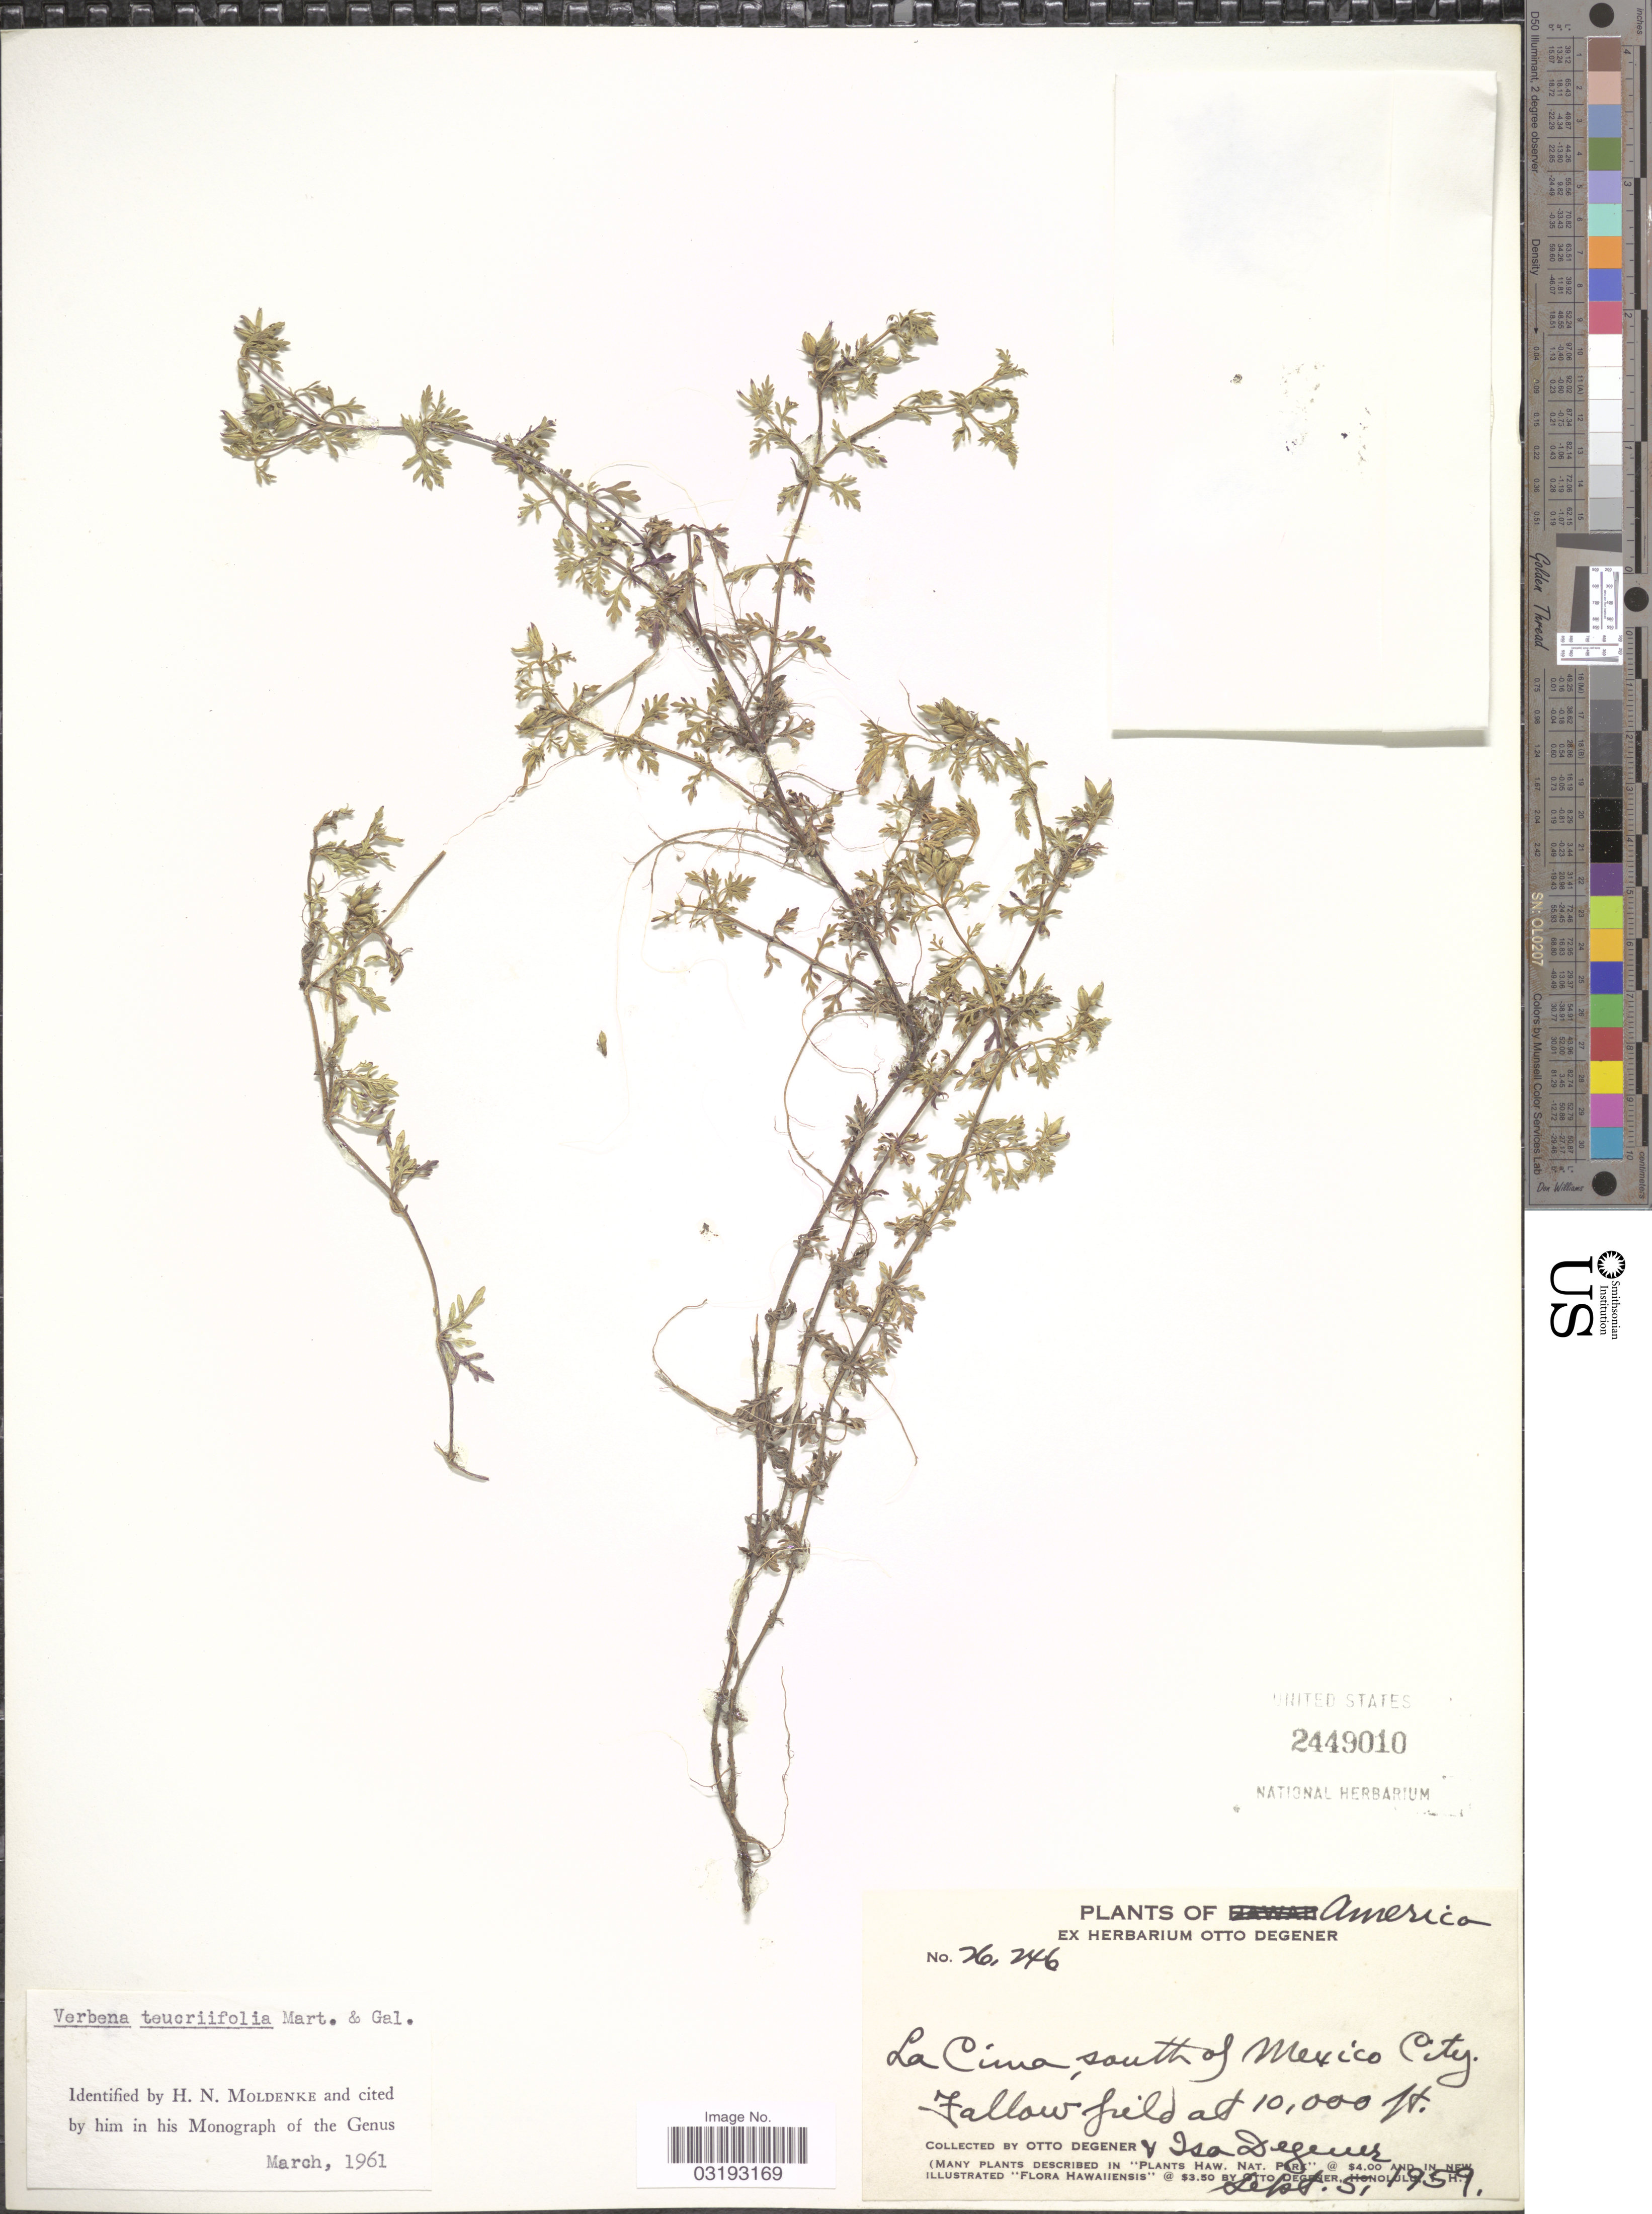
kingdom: Plantae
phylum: Tracheophyta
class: Magnoliopsida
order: Lamiales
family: Verbenaceae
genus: Verbena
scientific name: Verbena teucriifolia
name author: M. Martens & Galeotti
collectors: O. Degener & I. Degener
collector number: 26246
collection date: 1959-09-05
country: Mexico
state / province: México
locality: La Cima, south of Mexico City.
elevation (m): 3048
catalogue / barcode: US 2449010